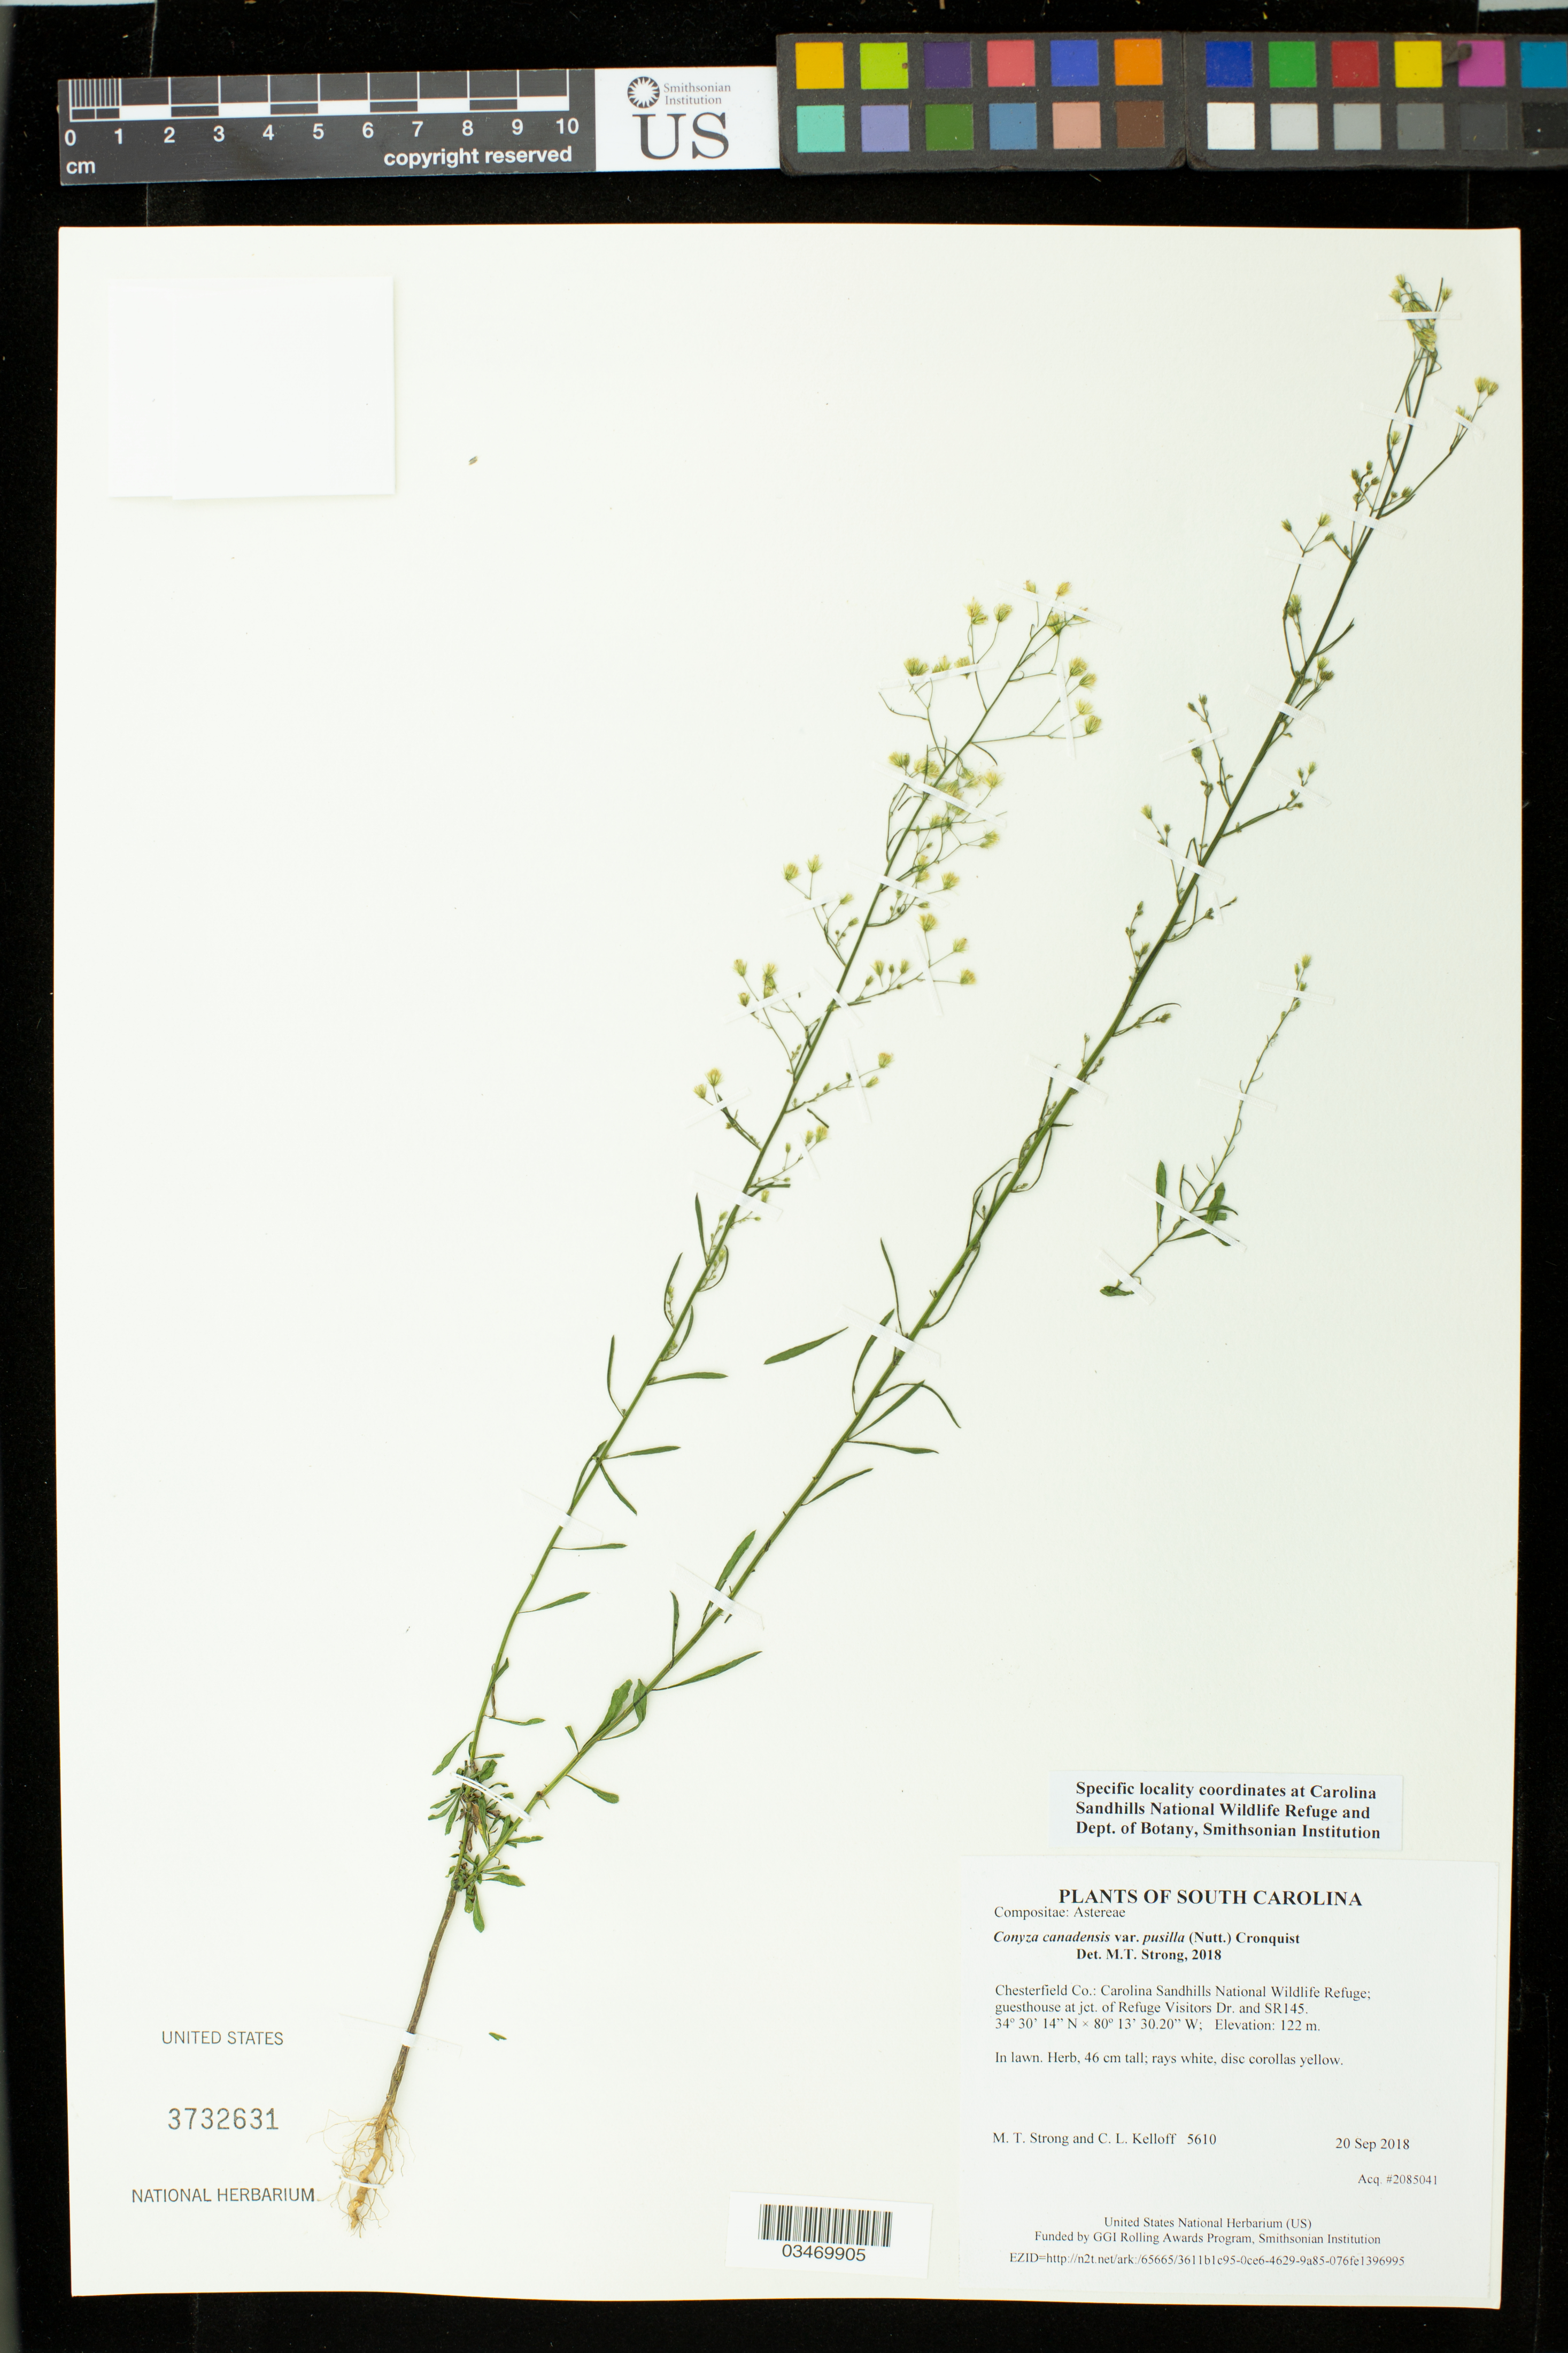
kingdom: Plantae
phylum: Tracheophyta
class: Magnoliopsida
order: Asterales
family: Asteraceae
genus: Conyza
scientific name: Conyza canadensis var. pusilla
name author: (Nutt.) Cronq.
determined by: Strong, M. T., (US), Smithsonian Institution - National Museum of Natural History (UNITED STATES)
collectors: M. T. Strong & C. L. Kelloff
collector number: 5610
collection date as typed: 20 Sep 2018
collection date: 2018-09-20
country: United States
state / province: South Carolina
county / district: Chesterfield Co.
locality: Carolina Sandhills National Wildlife Refuge; along Refuge Visitors Dr. near jct of SR145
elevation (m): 122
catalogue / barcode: US 3732631